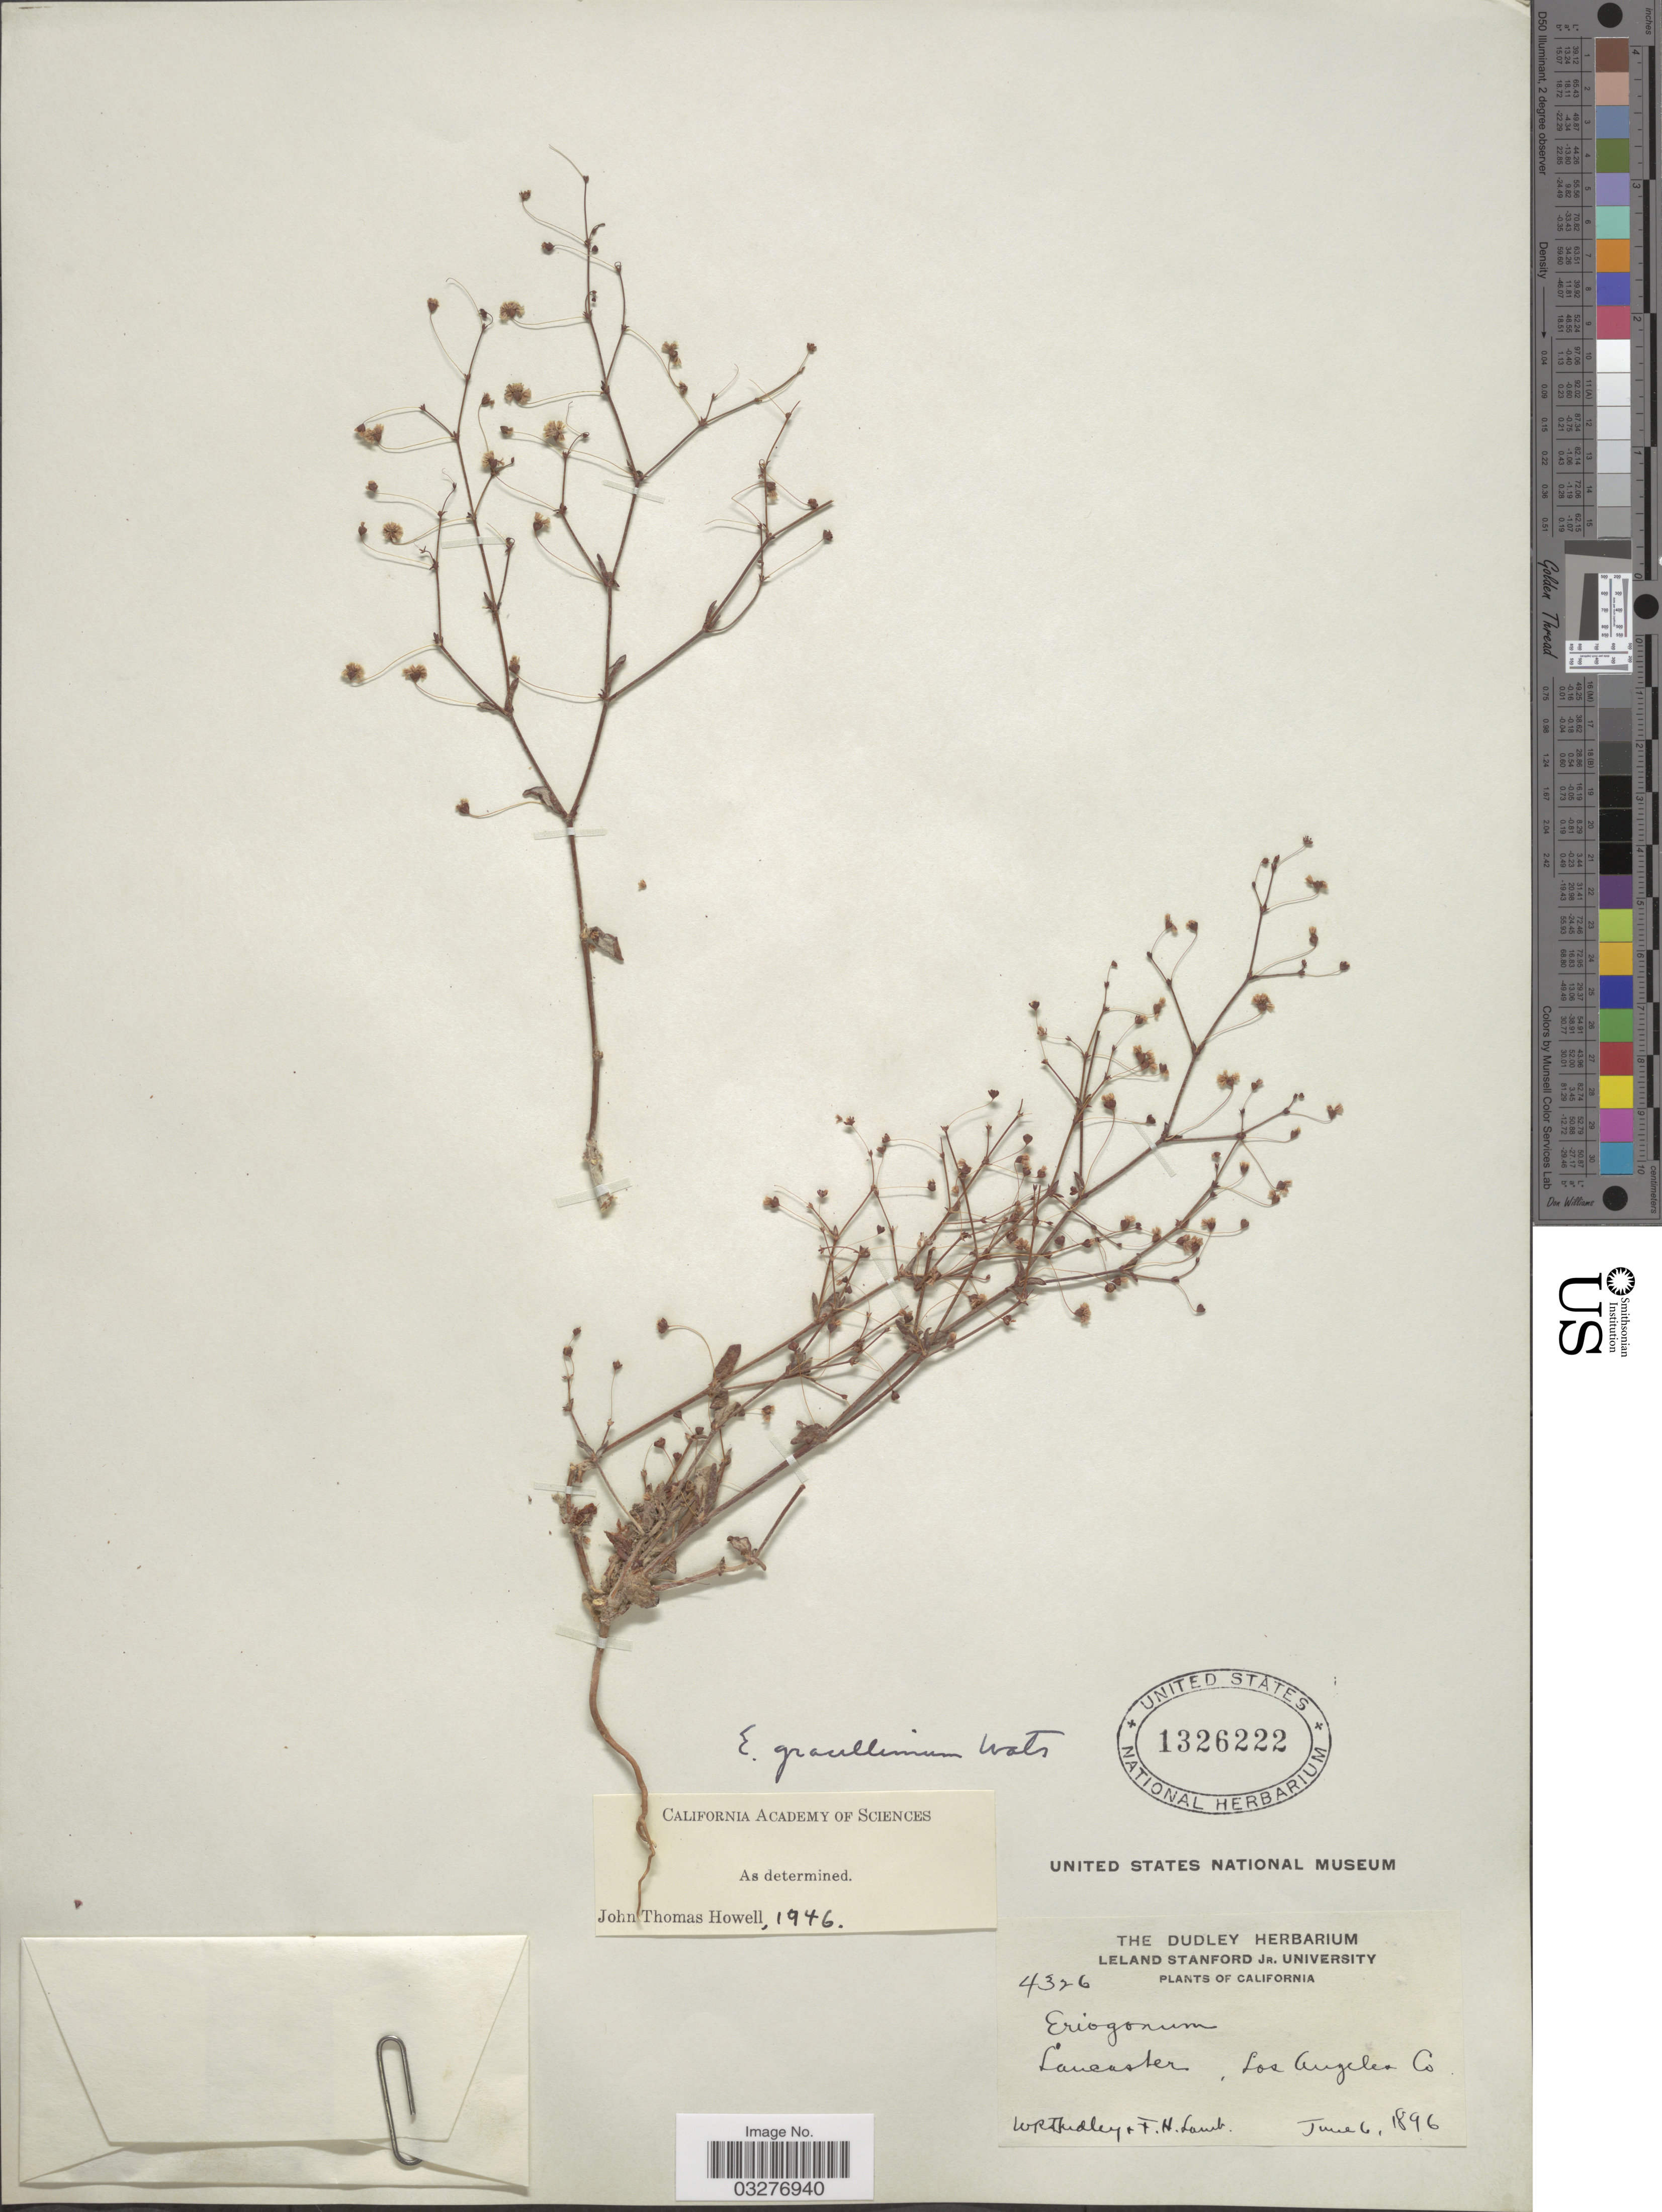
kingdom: Plantae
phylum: Tracheophyta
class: Magnoliopsida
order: Caryophyllales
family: Polygonaceae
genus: Eriogonum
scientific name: Eriogonum gracillimum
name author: S. Watson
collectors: W. Dudley & F. H. Lamb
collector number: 4326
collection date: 1896-06-06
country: United States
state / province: California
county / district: Los Angeles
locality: Lancaster, Los Angeles Co.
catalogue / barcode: US 1326222